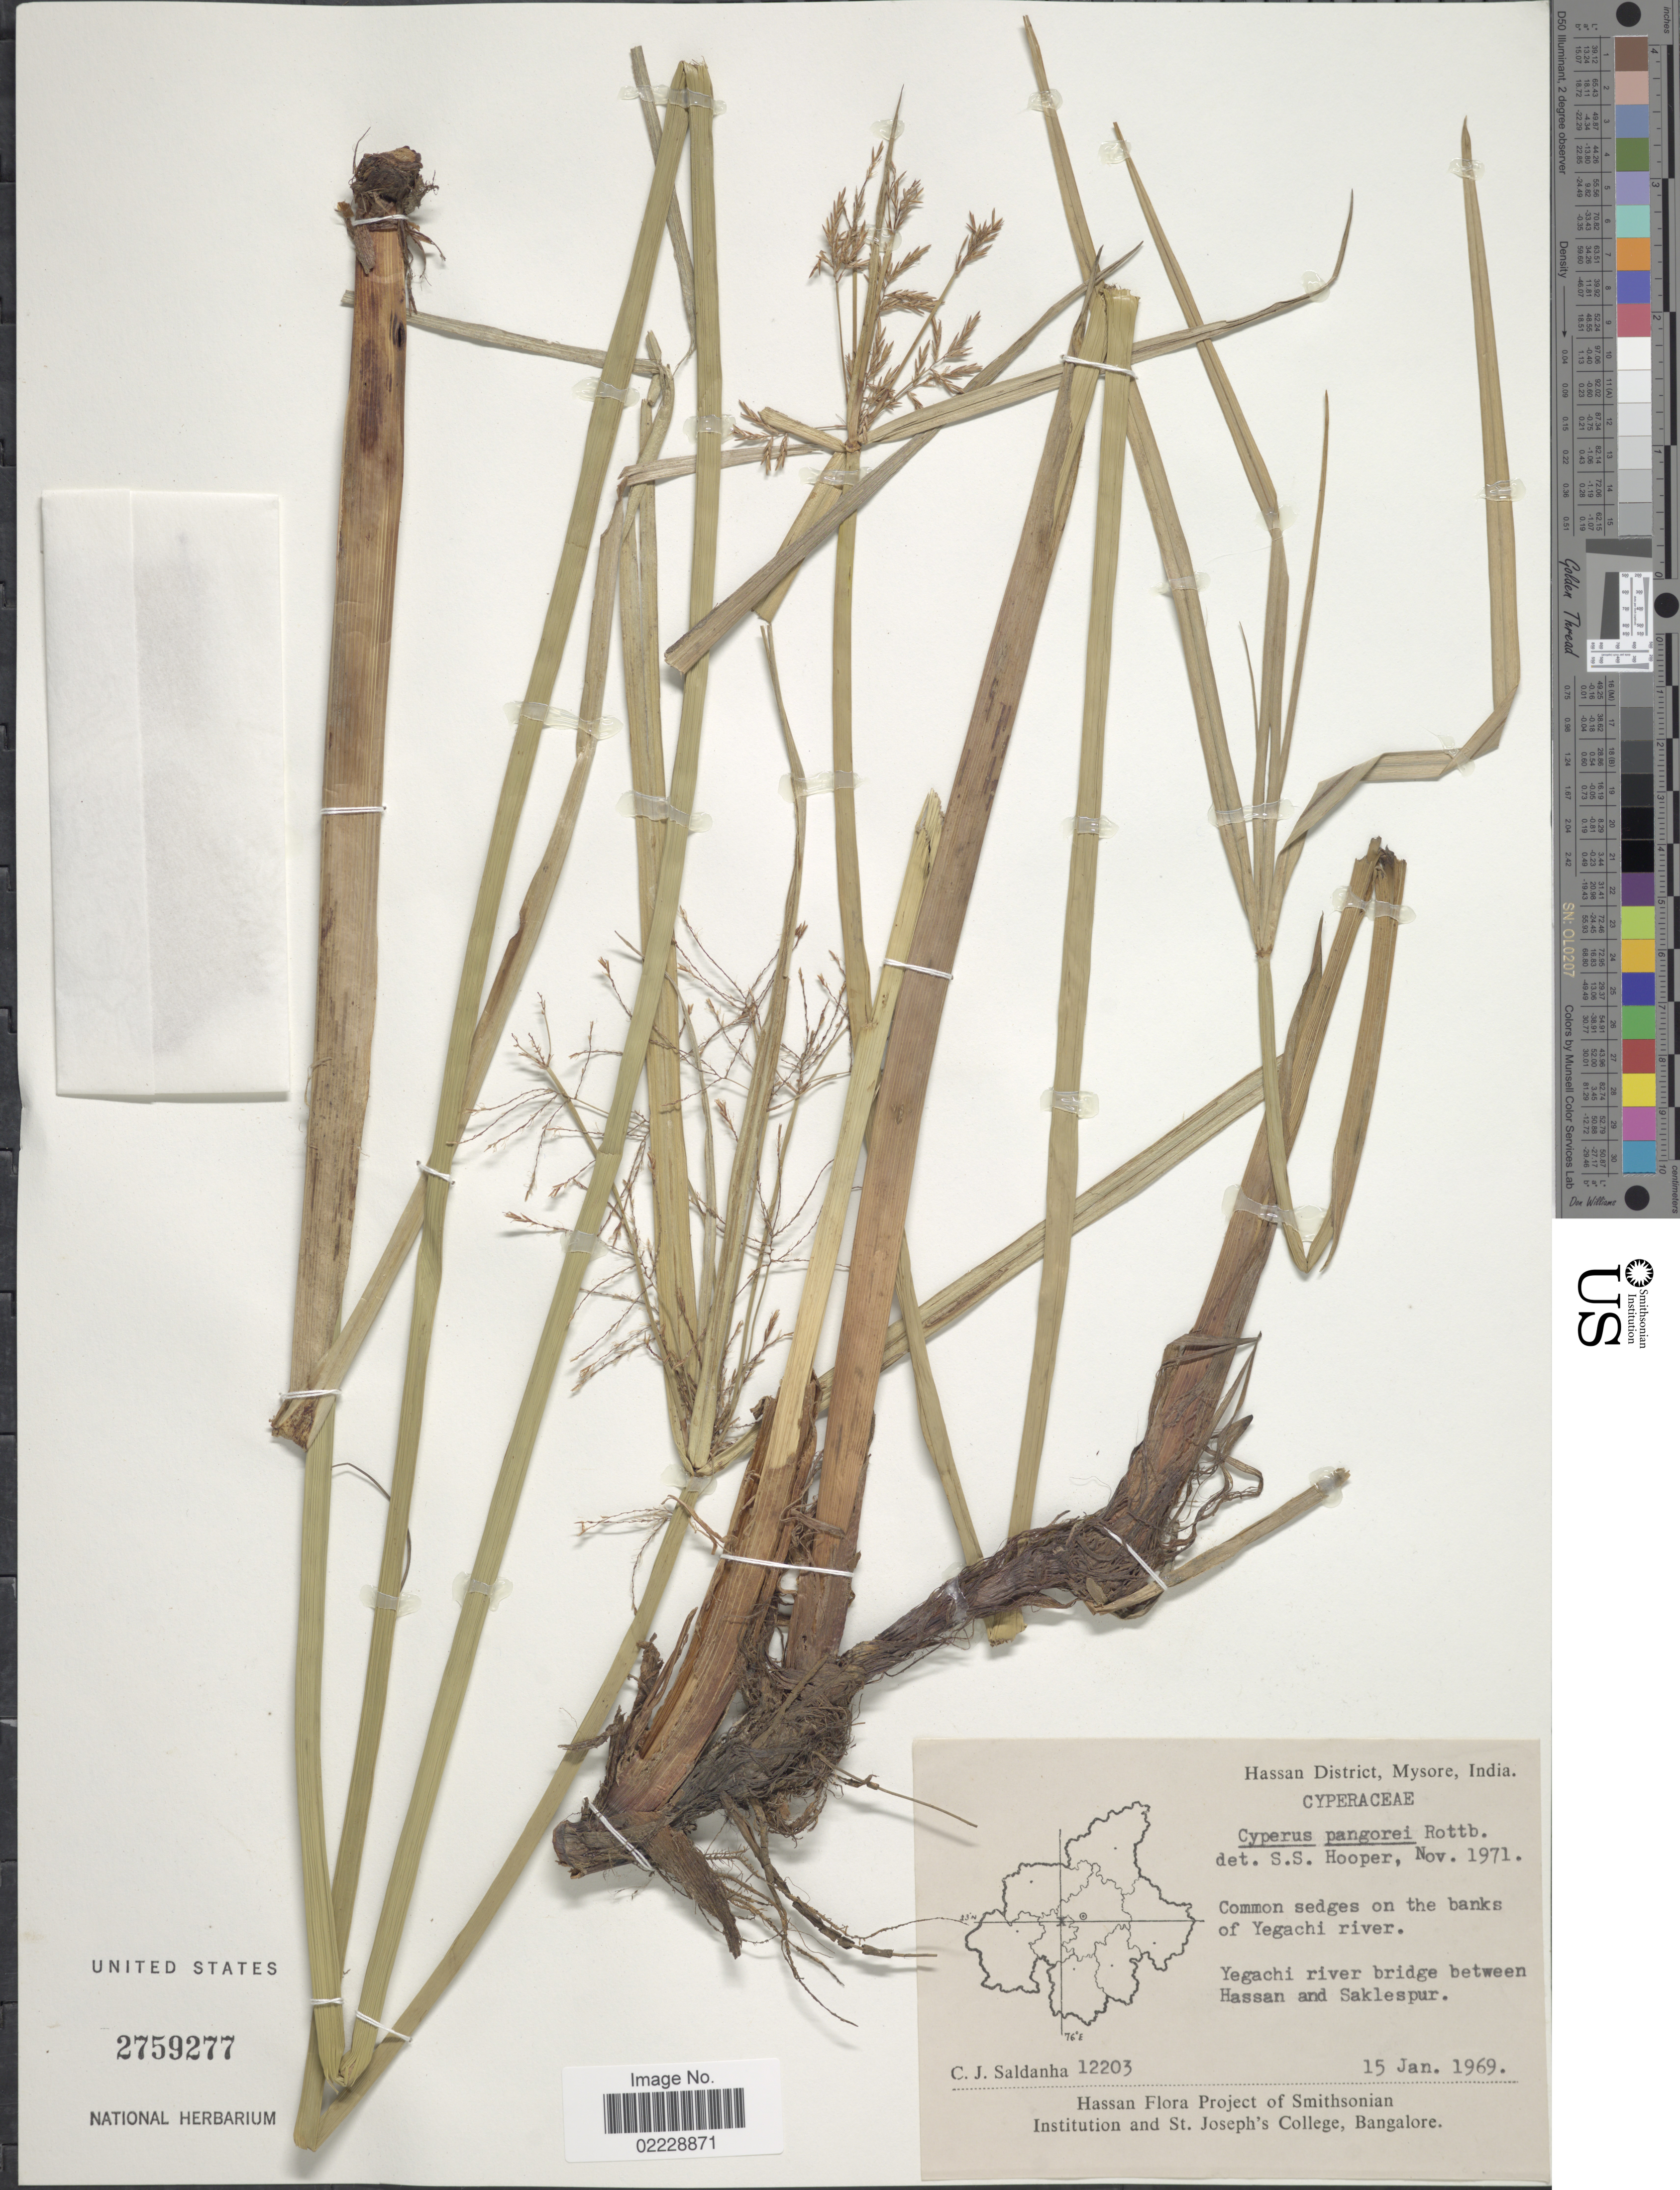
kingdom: Plantae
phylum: Tracheophyta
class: Liliopsida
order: Poales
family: Cyperaceae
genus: Cyperus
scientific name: Cyperus pangorei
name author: Rottb.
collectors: C. J. Saldanha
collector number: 12203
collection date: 1969-01-15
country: India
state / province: Karnataka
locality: Hassan District, Mysore. Common sedges on the banks of Yegachi river. Yegachi river bridge between Hassan and Saklespur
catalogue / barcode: US 2759277